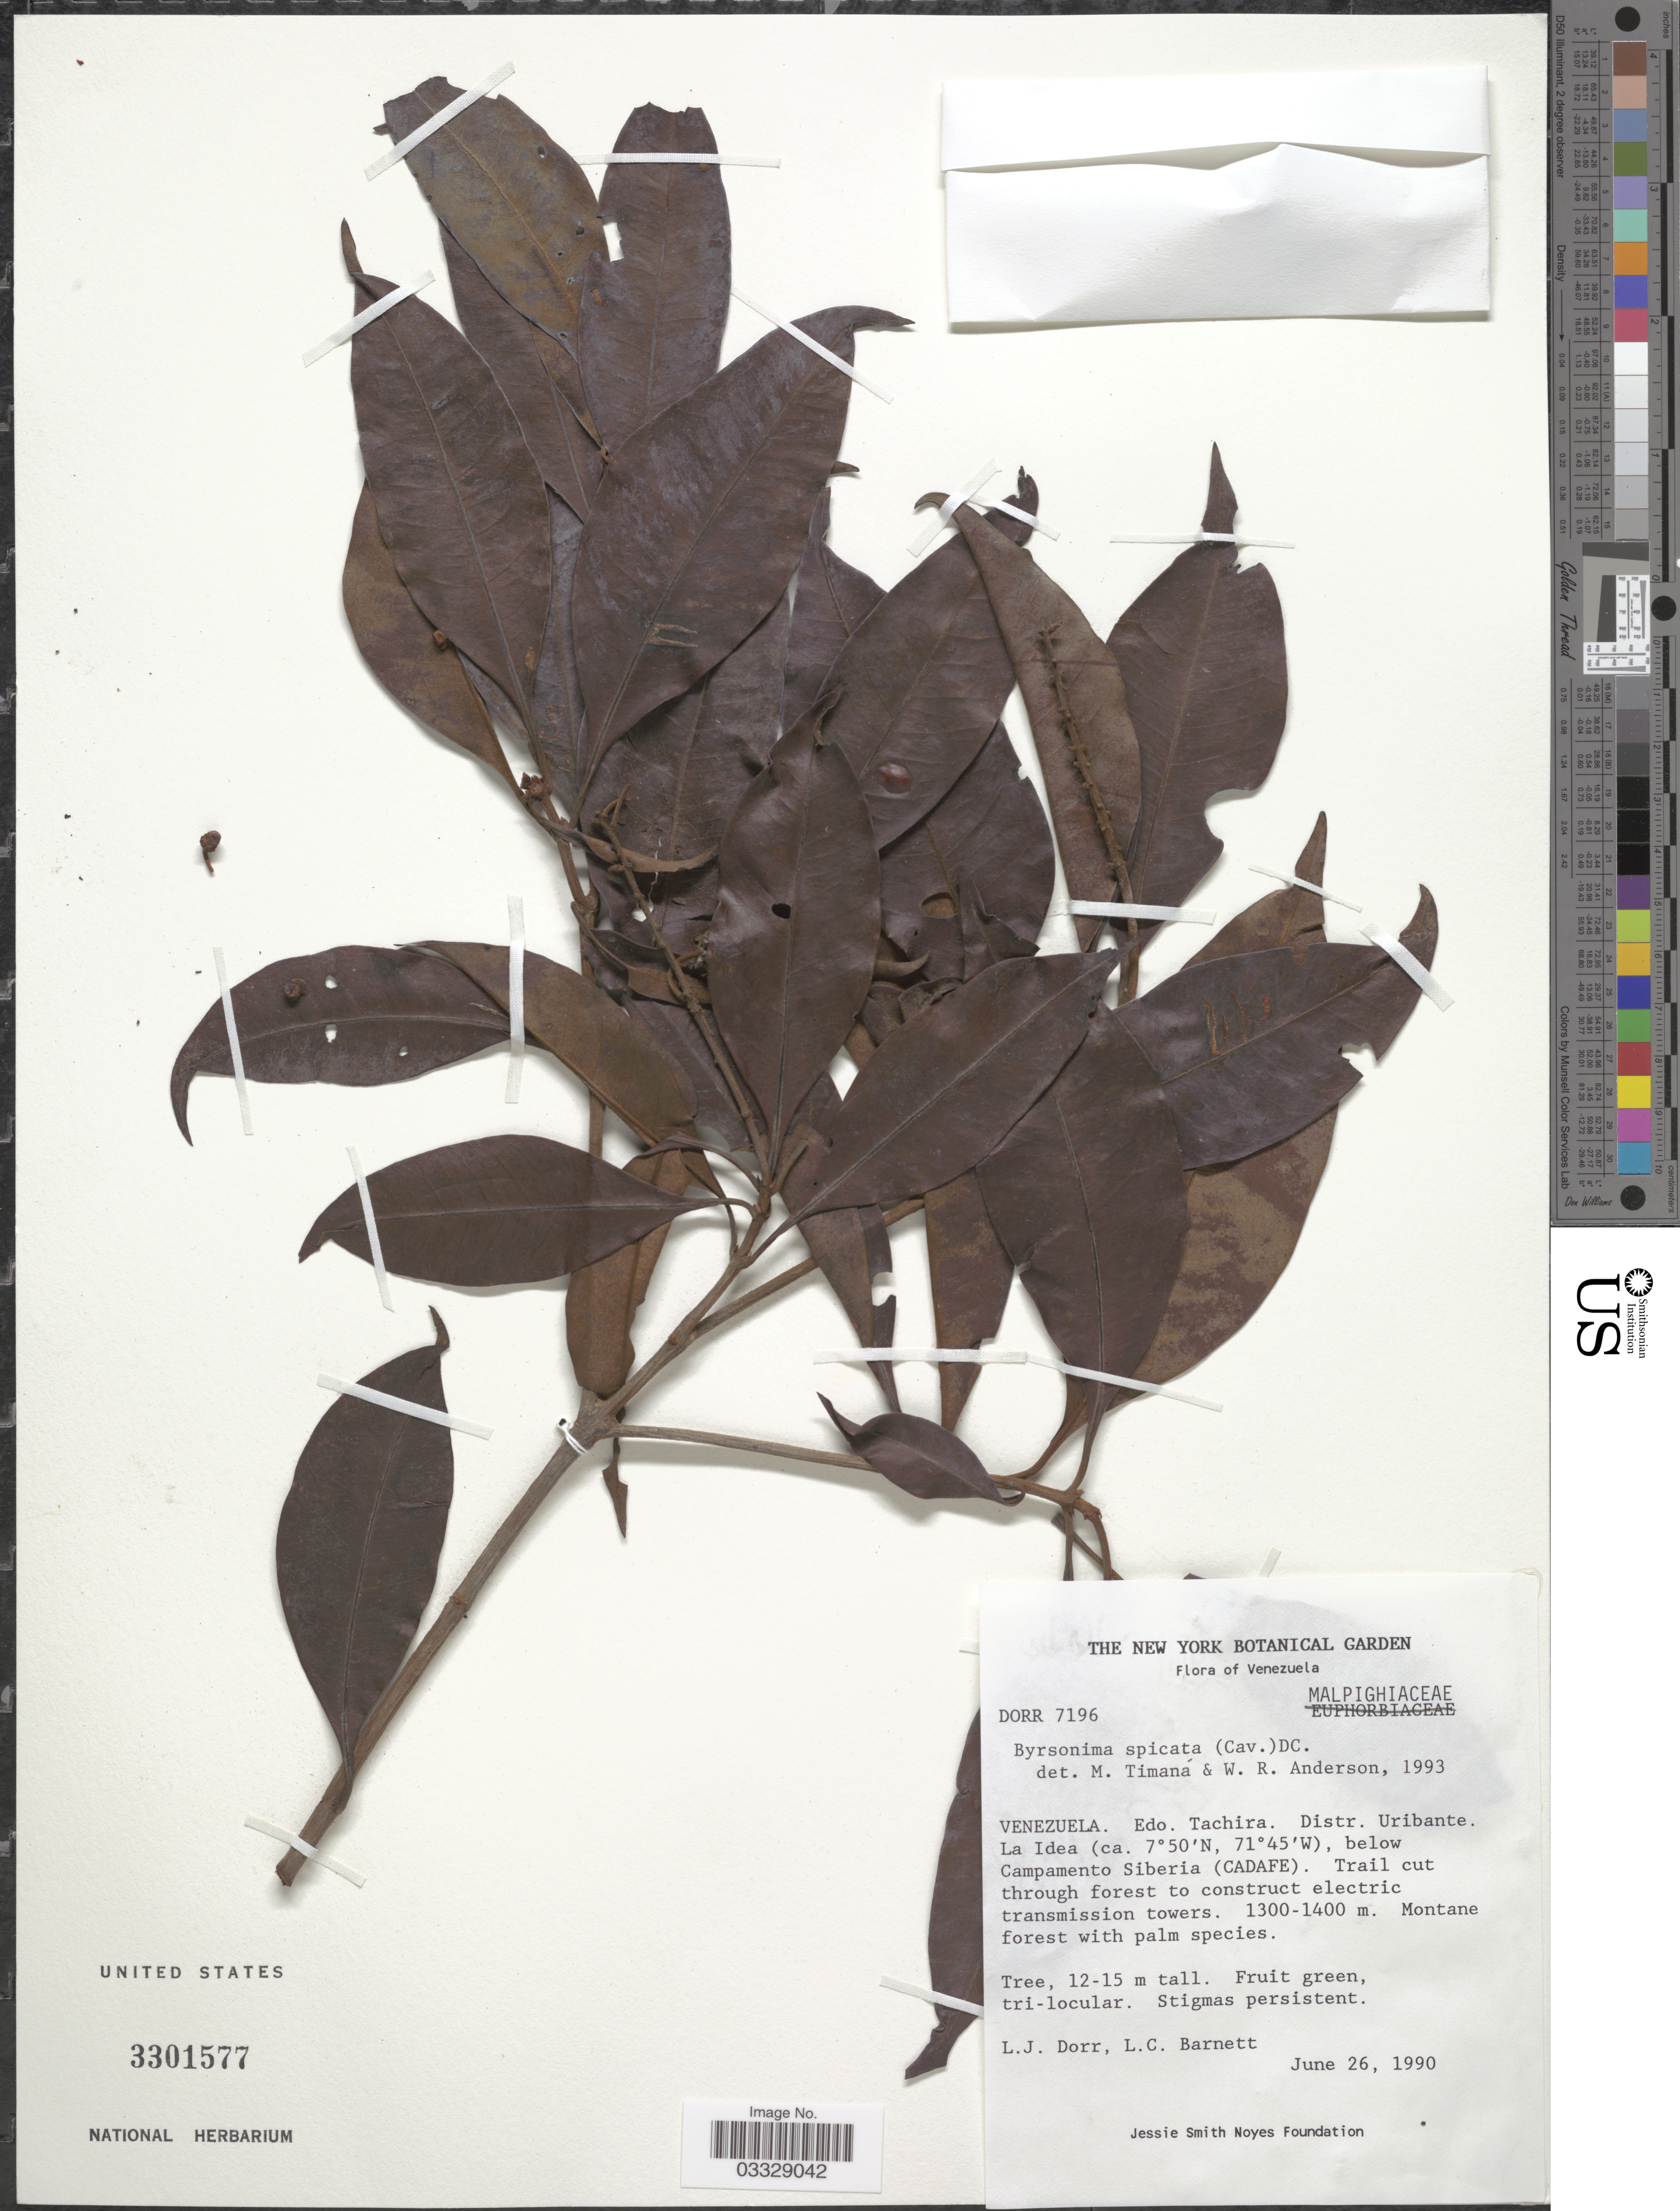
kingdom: Plantae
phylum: Tracheophyta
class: Magnoliopsida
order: Malpighiales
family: Malpighiaceae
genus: Byrsonima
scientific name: Byrsonima spicata (Cav.) DC.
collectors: L. J. Dorr & L. C. Barnett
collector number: DORR 7196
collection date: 1990-06-26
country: Venezuela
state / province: Táchira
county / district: Uribante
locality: La Idea below Campamento Siberia (CADAFE)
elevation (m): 1300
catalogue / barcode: US 3301577